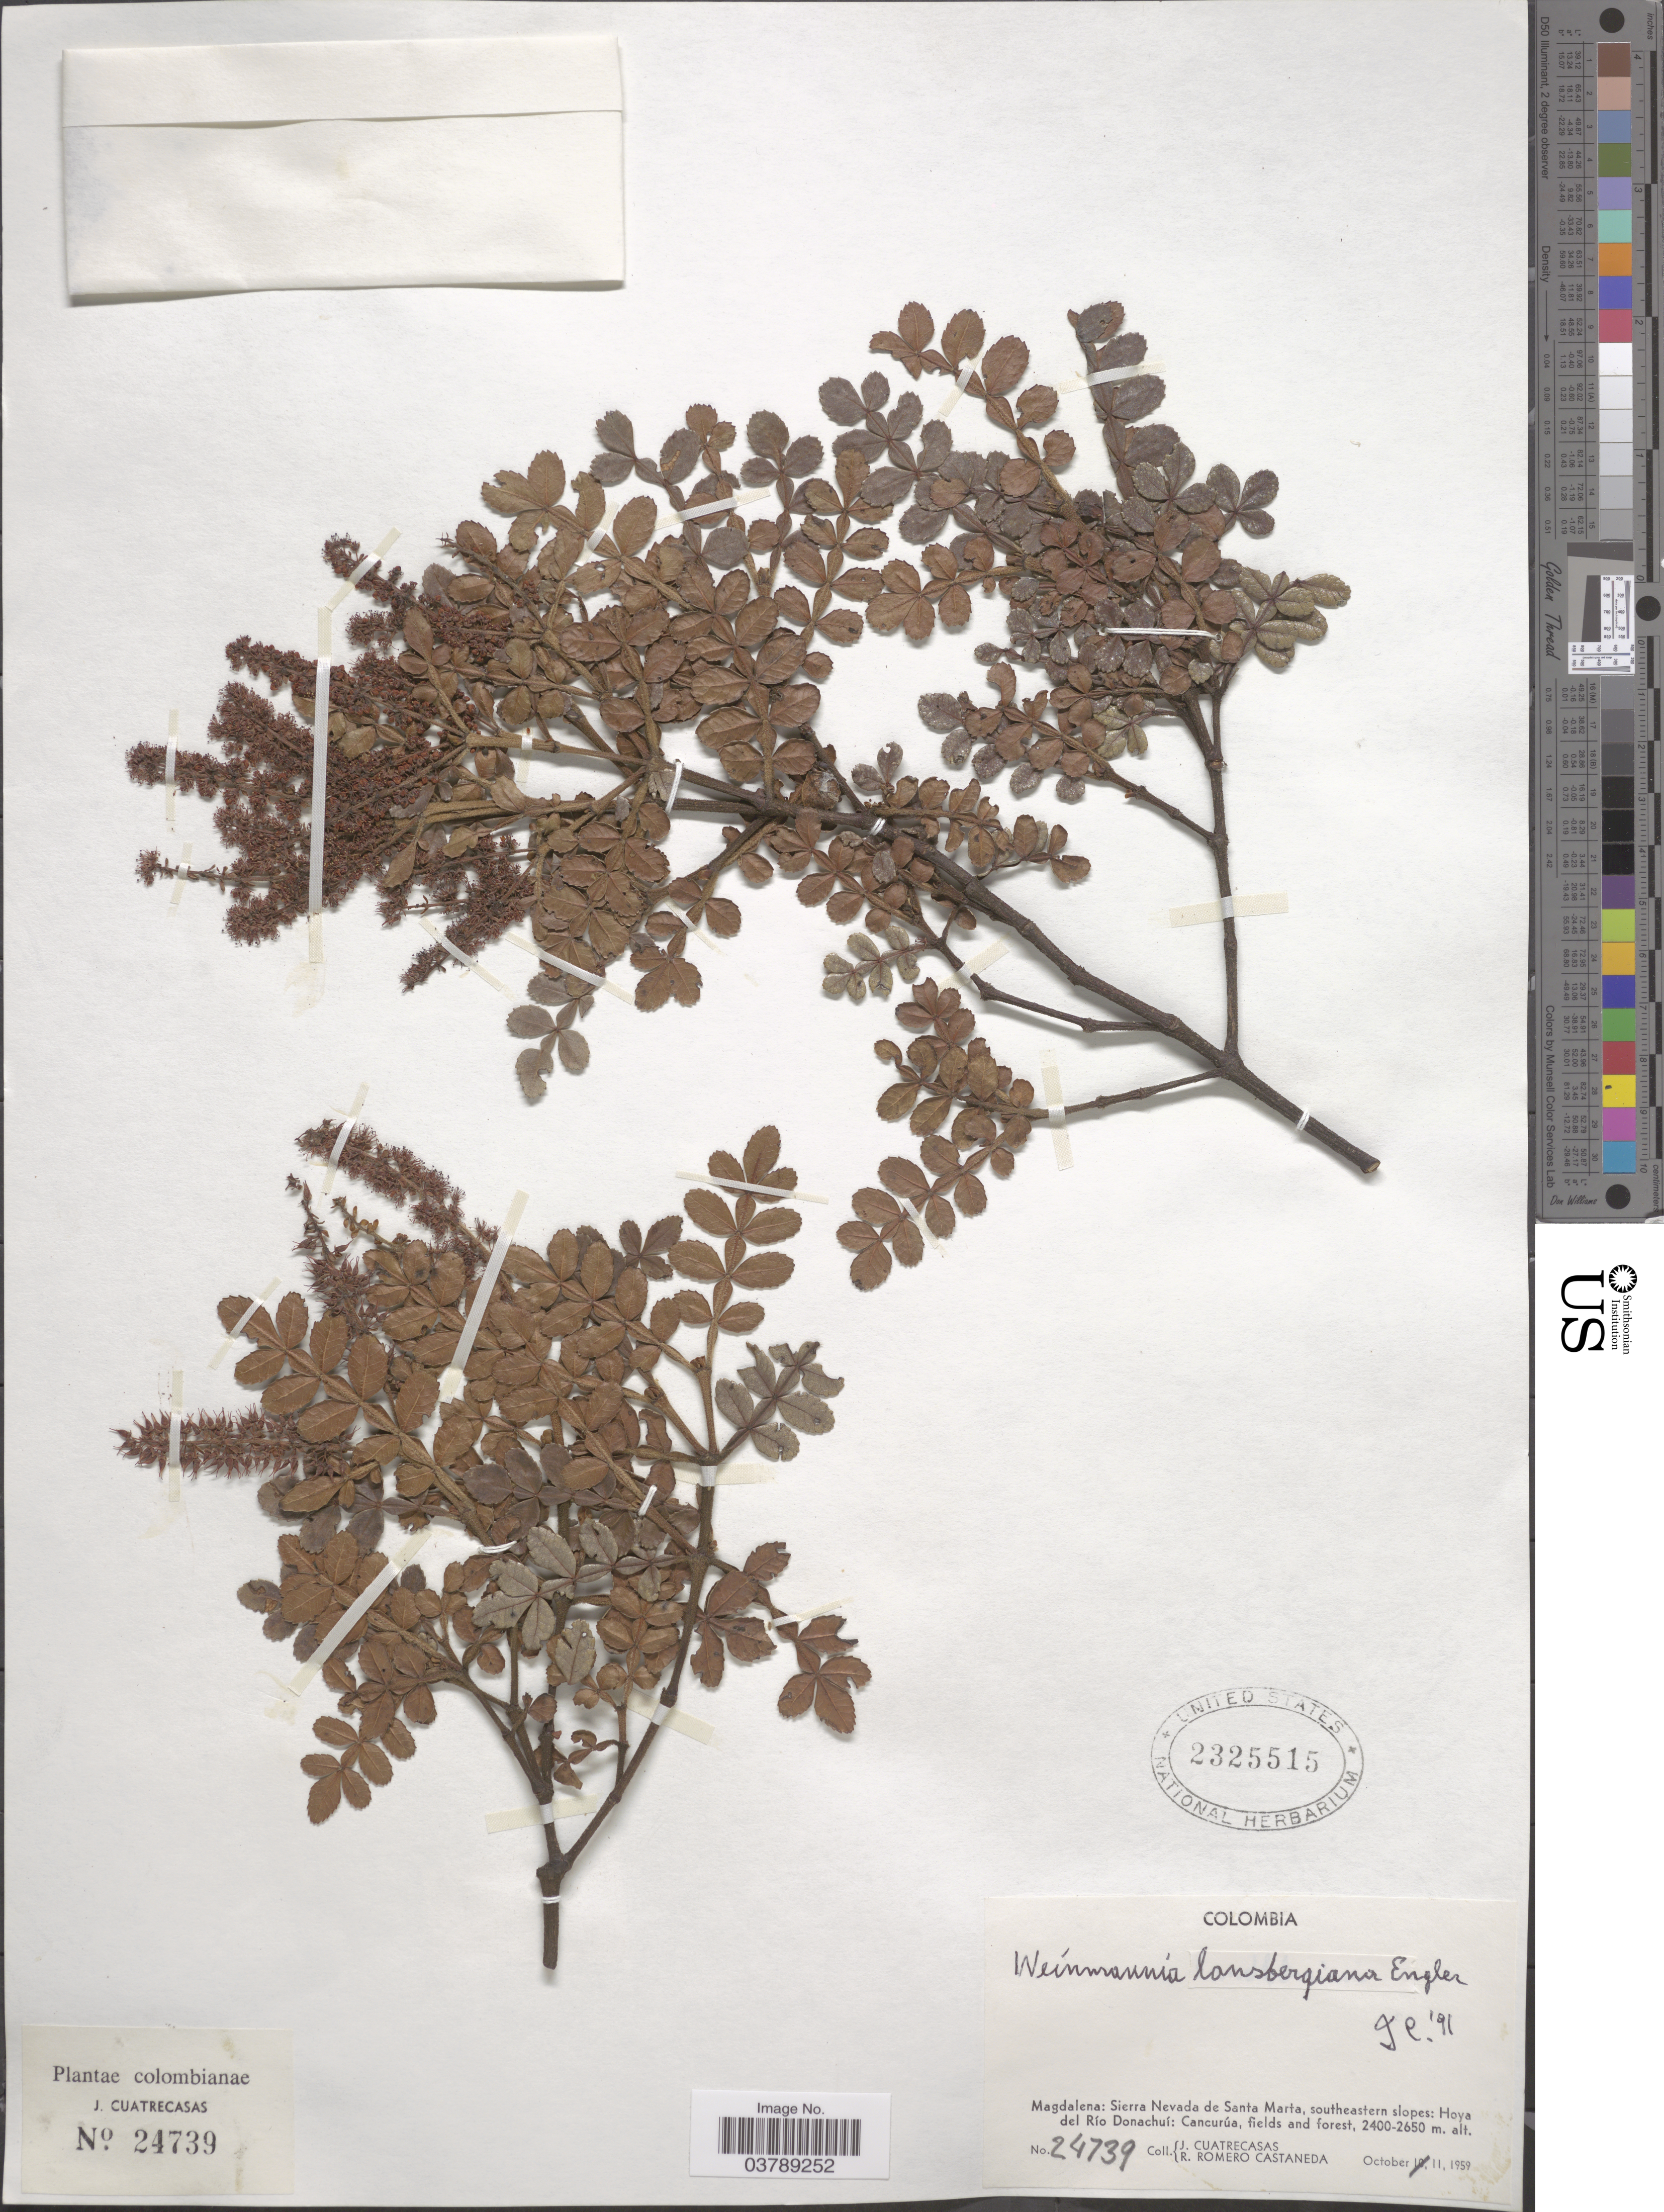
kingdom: Plantae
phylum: Tracheophyta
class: Magnoliopsida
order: Oxalidales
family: Cunoniaceae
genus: Weinmannia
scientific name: Weinmannia lansbergiana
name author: Engl.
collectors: J. Cuatrecasas & R. Romero Castañeda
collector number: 24739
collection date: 1959-10-11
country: Colombia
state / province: Magdalena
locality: Sierra Nevada de Santa Marta, southeastern slopes: Hoya del Río Donachuí: Cancurúa, fields and forest.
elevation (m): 2400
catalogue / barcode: US 2325515